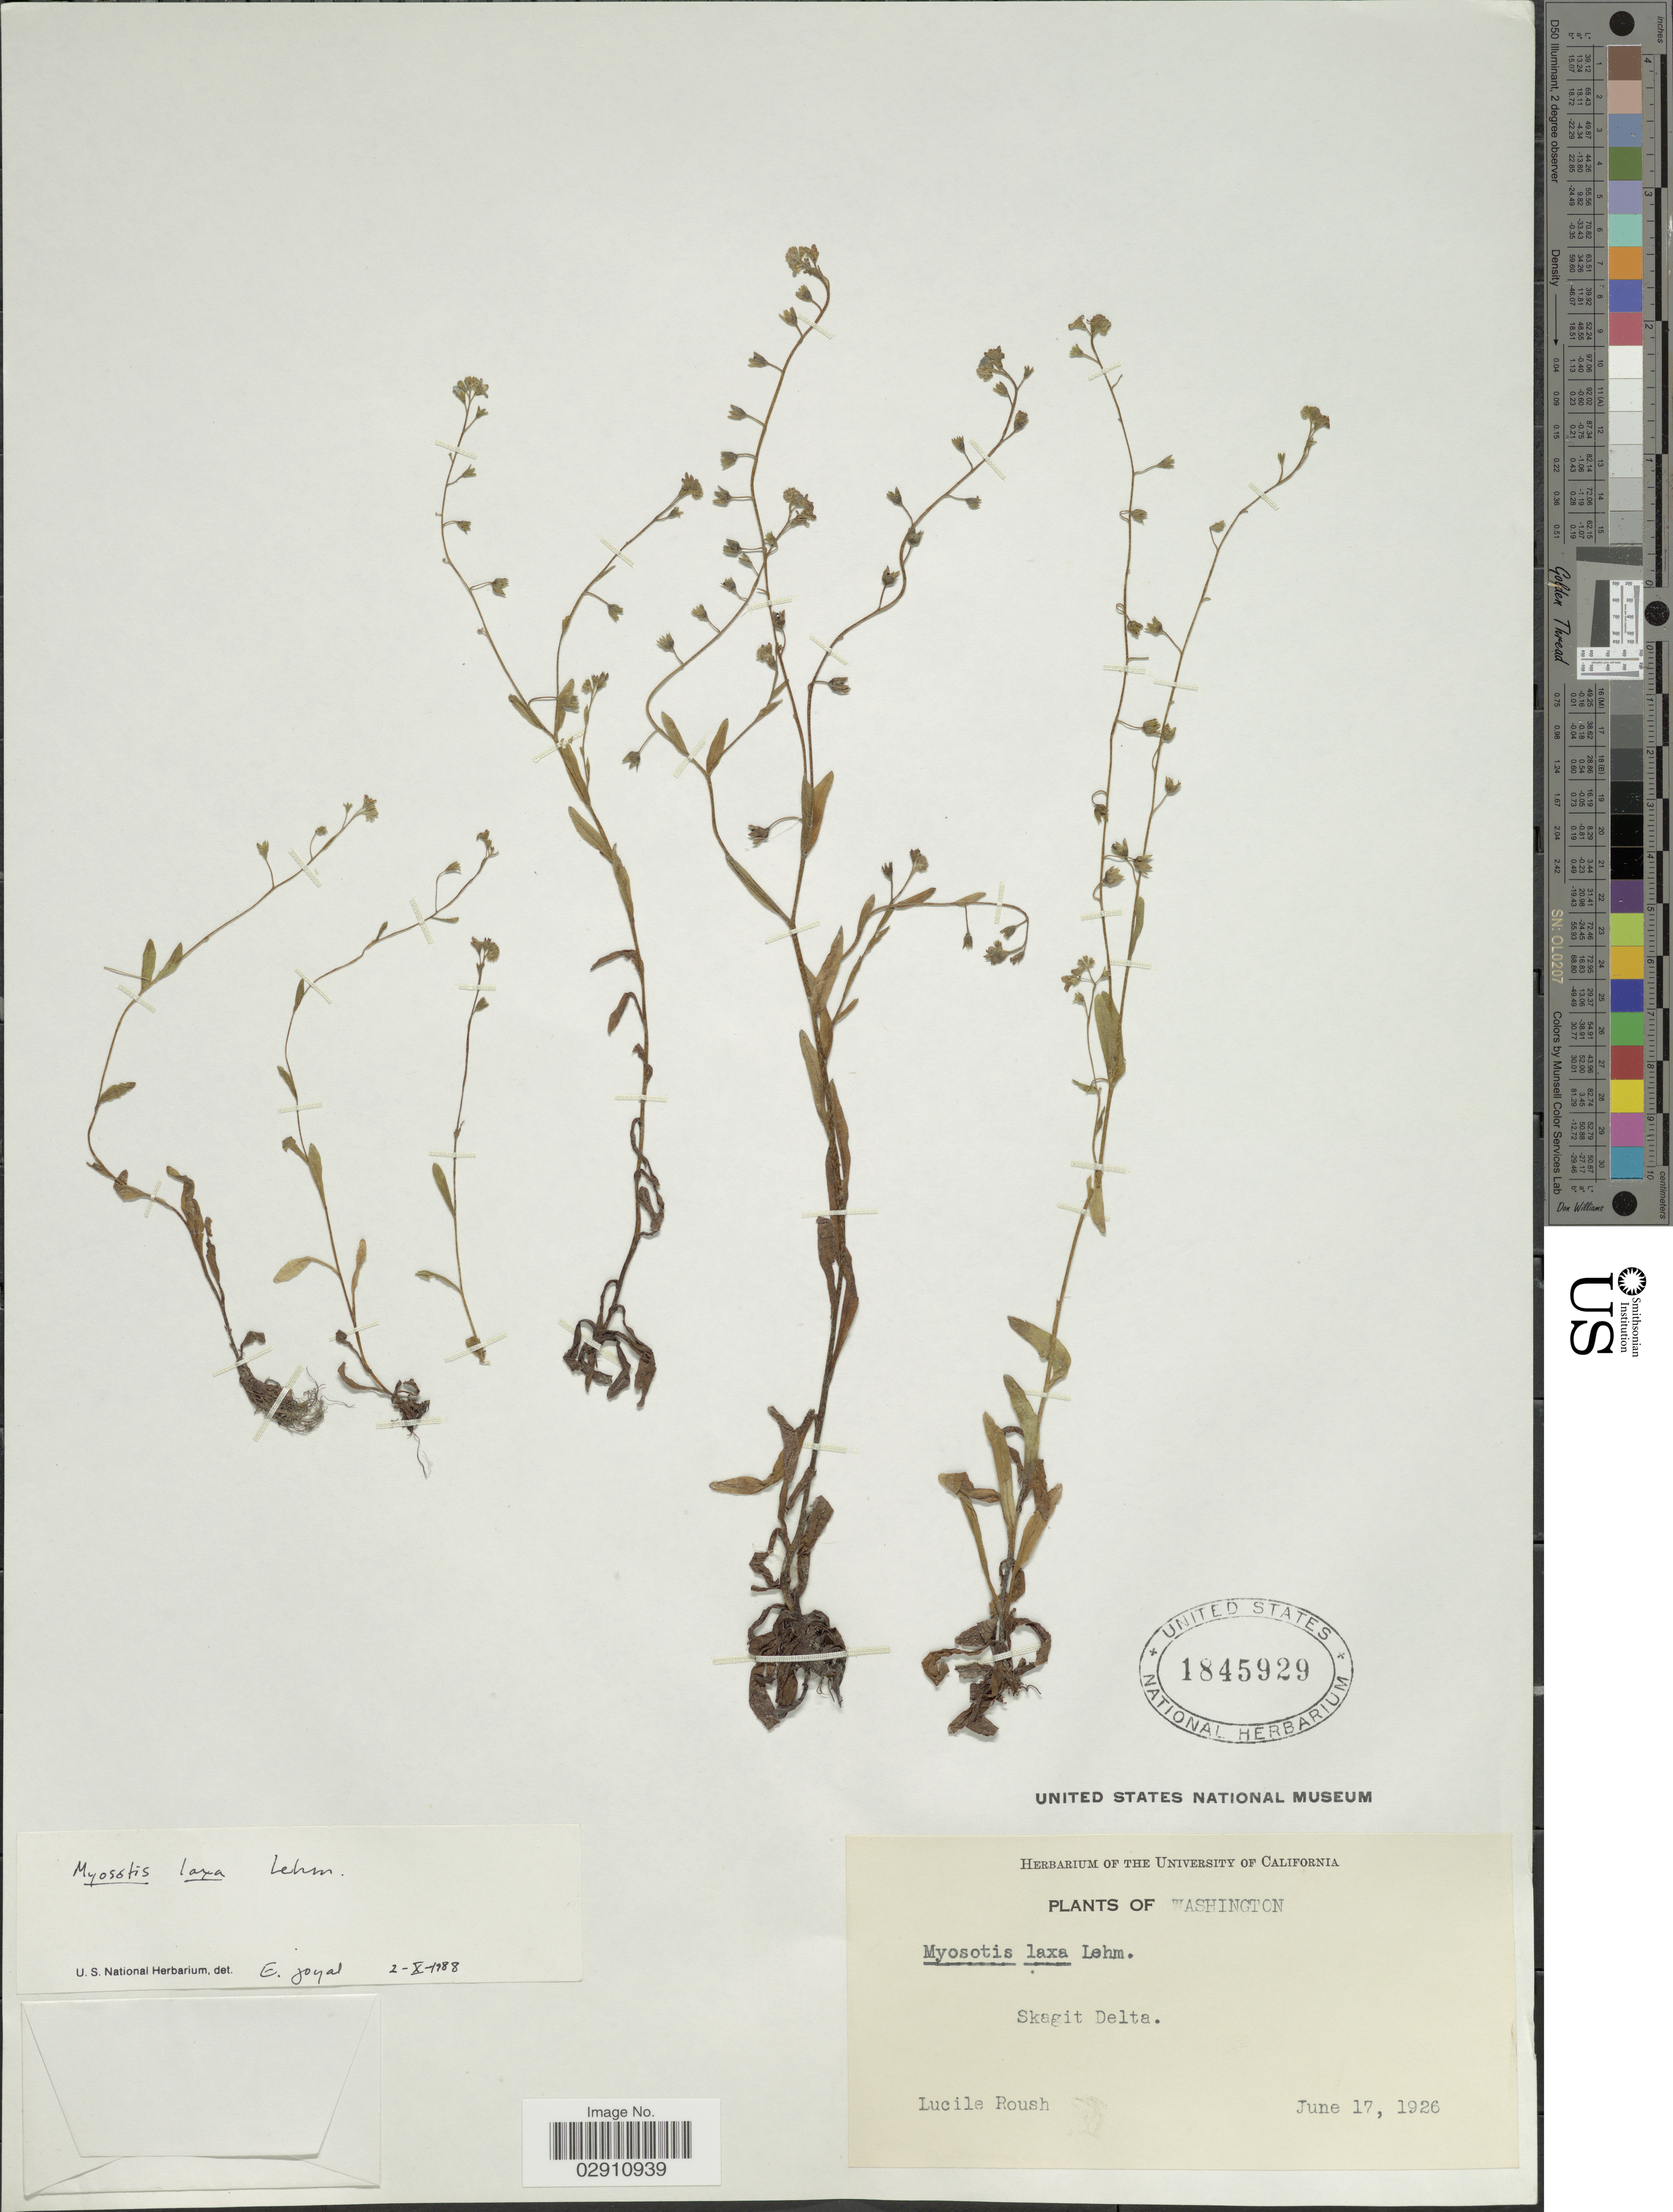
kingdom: Plantae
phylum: Tracheophyta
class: Magnoliopsida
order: Boraginales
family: Boraginaceae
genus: Myosotis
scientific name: Myosotis laxa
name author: F. Lehm.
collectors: L. Roush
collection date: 1926-06-17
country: United States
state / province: Washington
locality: Skagit Delta.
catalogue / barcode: US 1845929